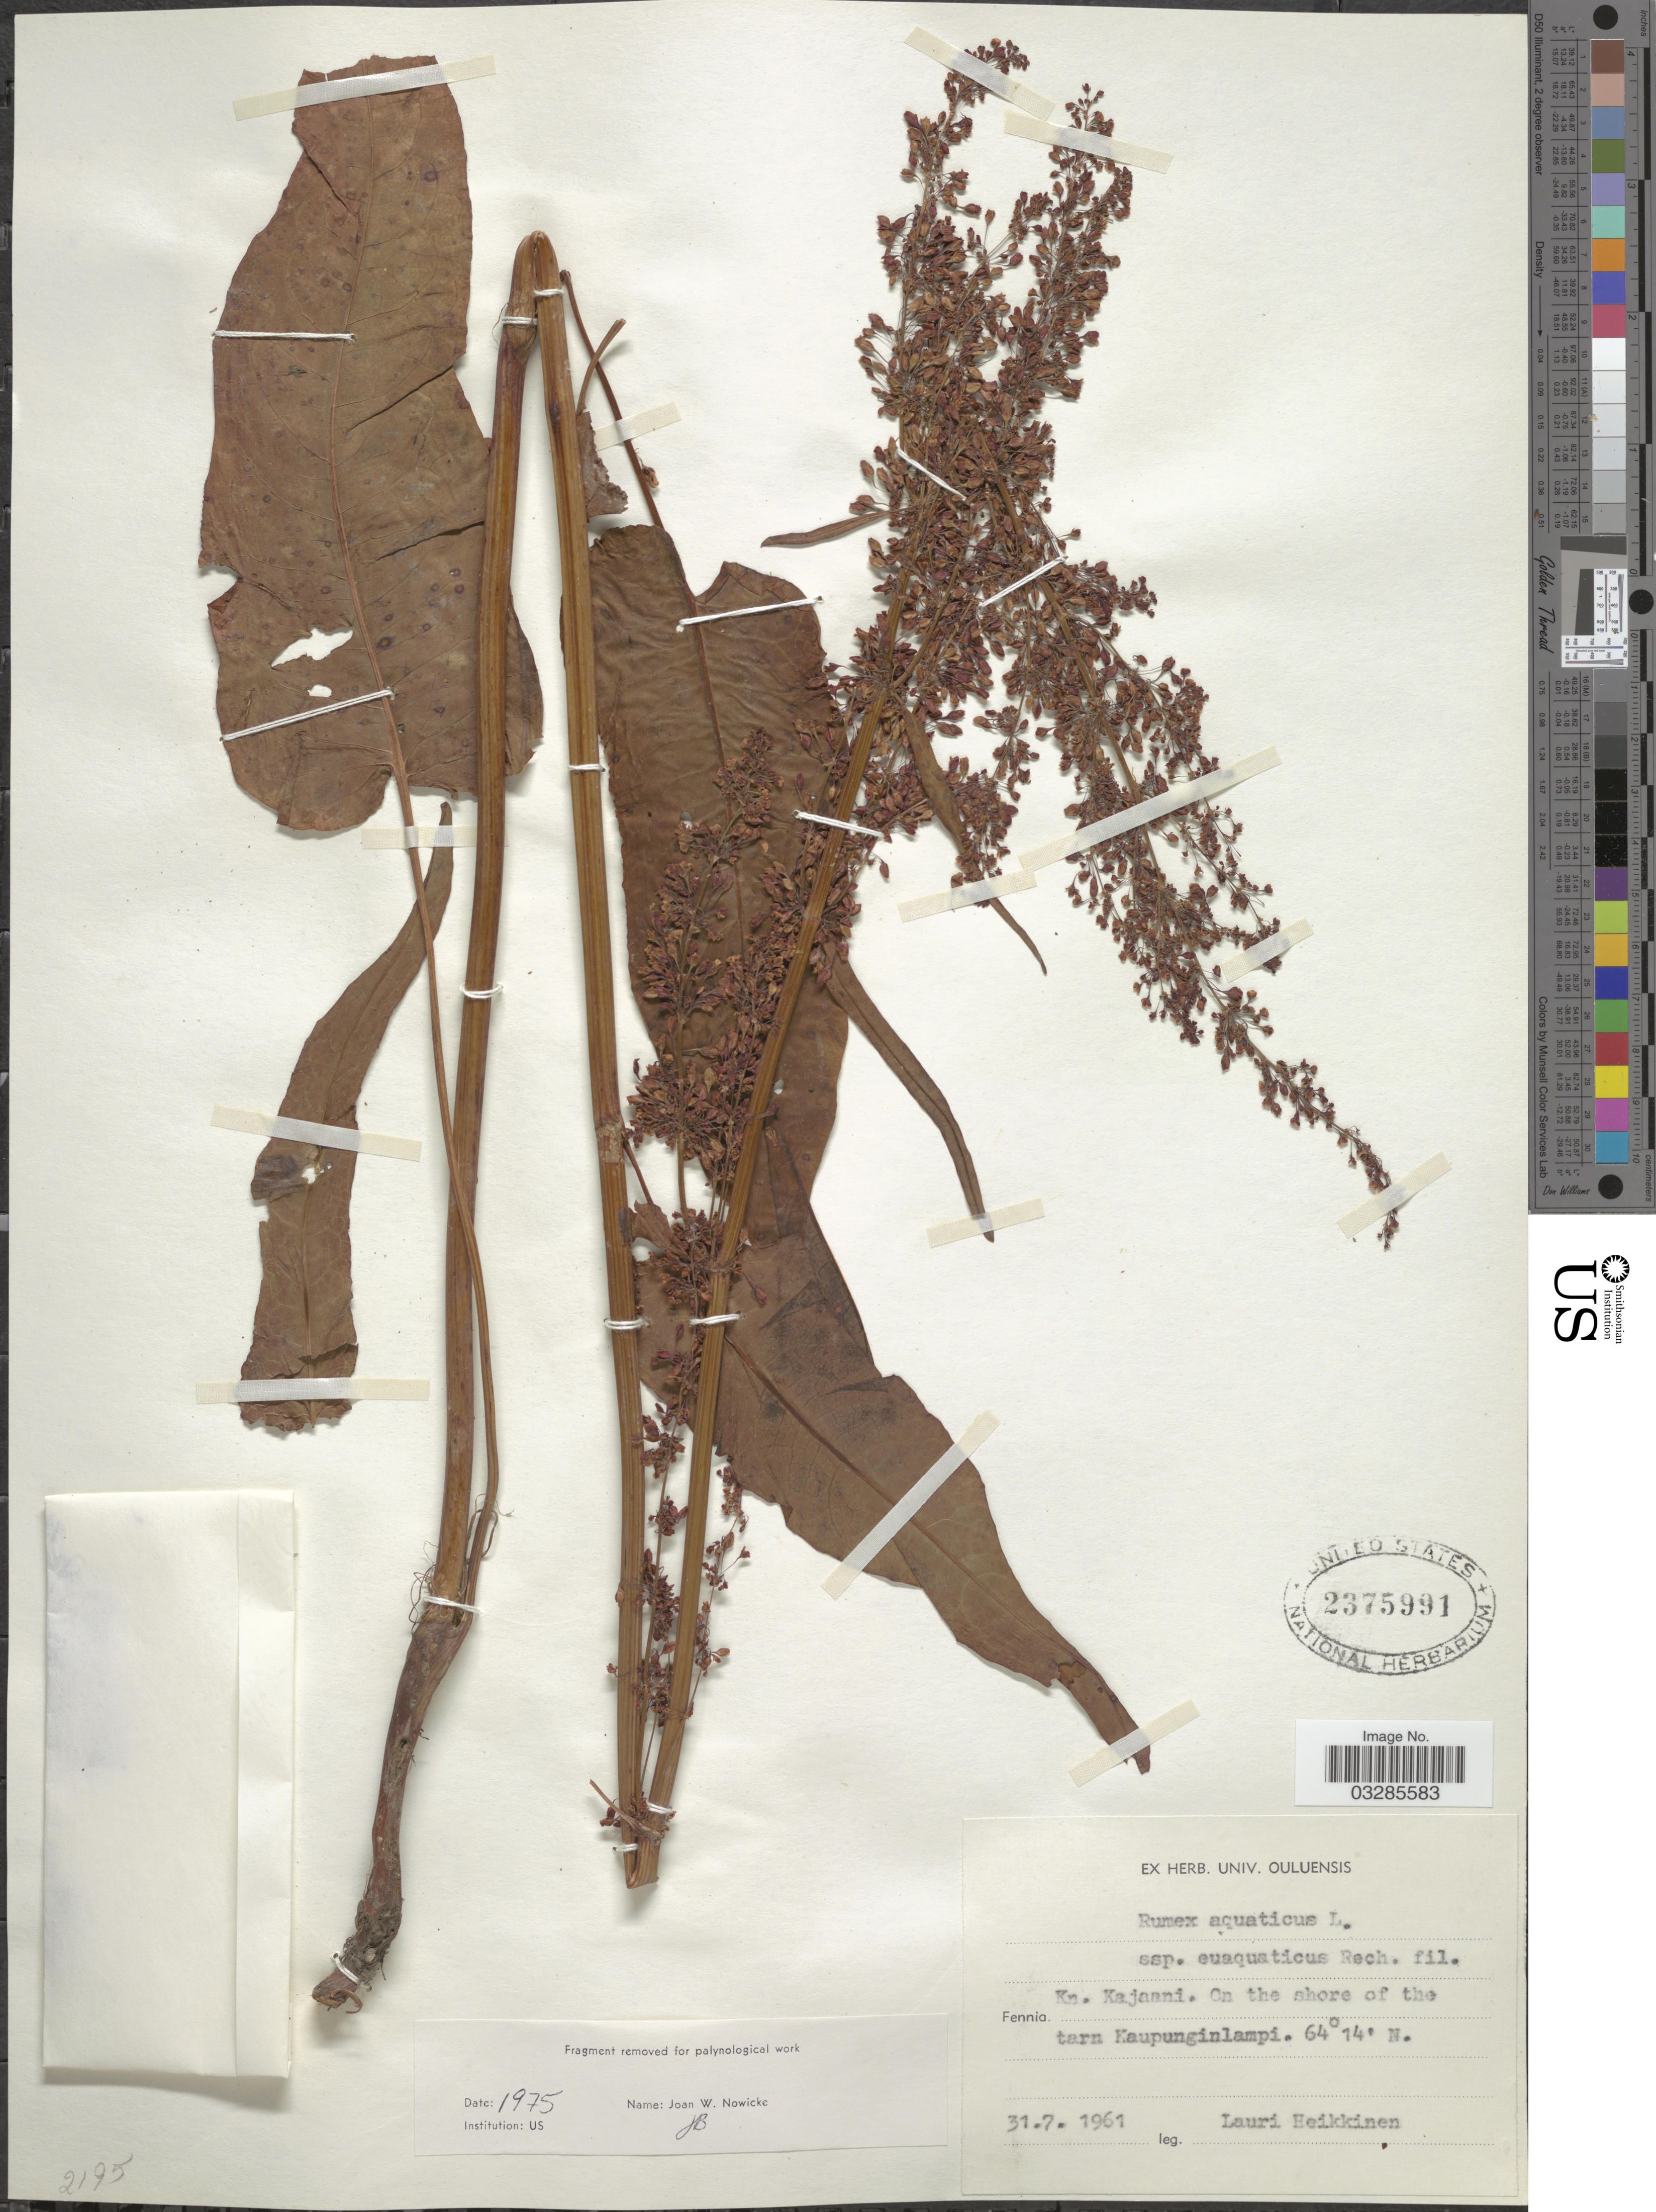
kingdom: Plantae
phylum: Tracheophyta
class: Magnoliopsida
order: Caryophyllales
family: Polygonaceae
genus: Rumex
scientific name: Rumex aquaticus subsp. euaquaticus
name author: Rech. f.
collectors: L. Heikkinen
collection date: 1961-07-31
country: Finland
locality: Fennia. Kn. Kajaani. On the shore of the tarn Kaupunginlampi.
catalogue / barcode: US 2375991